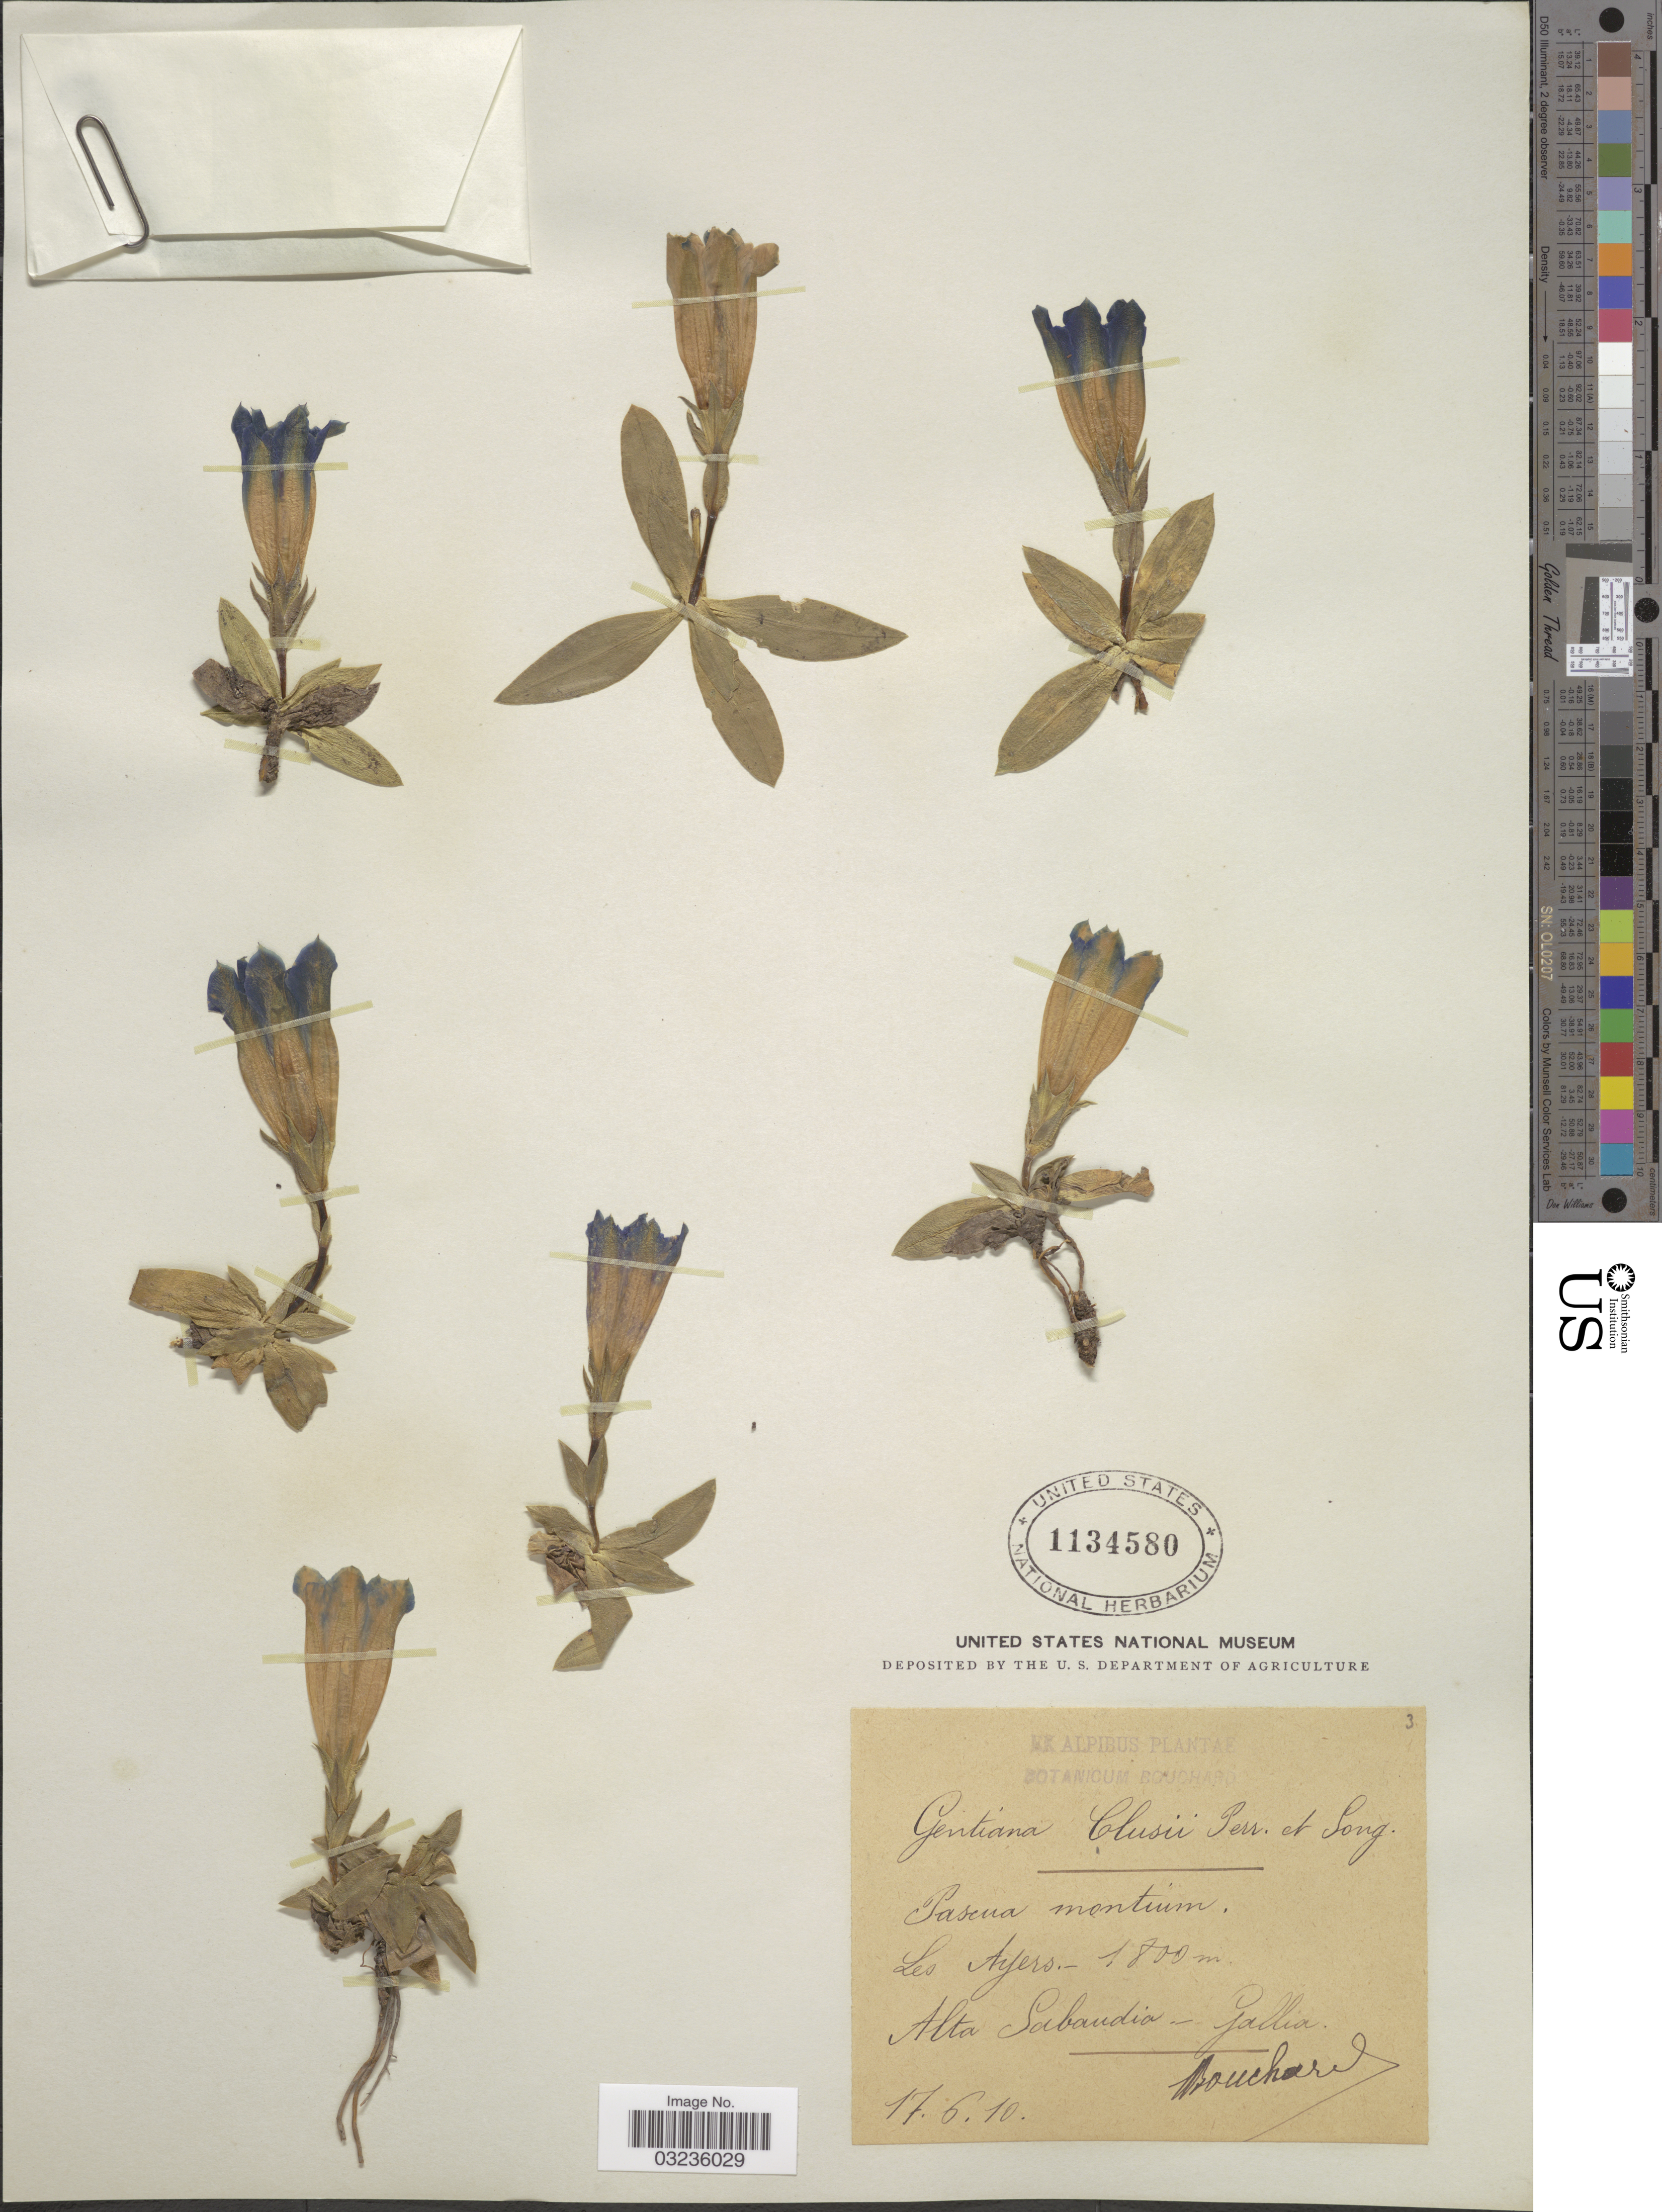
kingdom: Plantae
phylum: Tracheophyta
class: Magnoliopsida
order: Gentianales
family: Gentianaceae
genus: Gentiana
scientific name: Gentiana clusii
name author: Perr. & Songeon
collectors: -. Bouchard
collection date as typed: Transcribed d/m/y: 17/6/10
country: France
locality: Alpibus. Pascua montium, Les Ayers, Alta Sabandia - Gallia.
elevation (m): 1800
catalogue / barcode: US 1134580